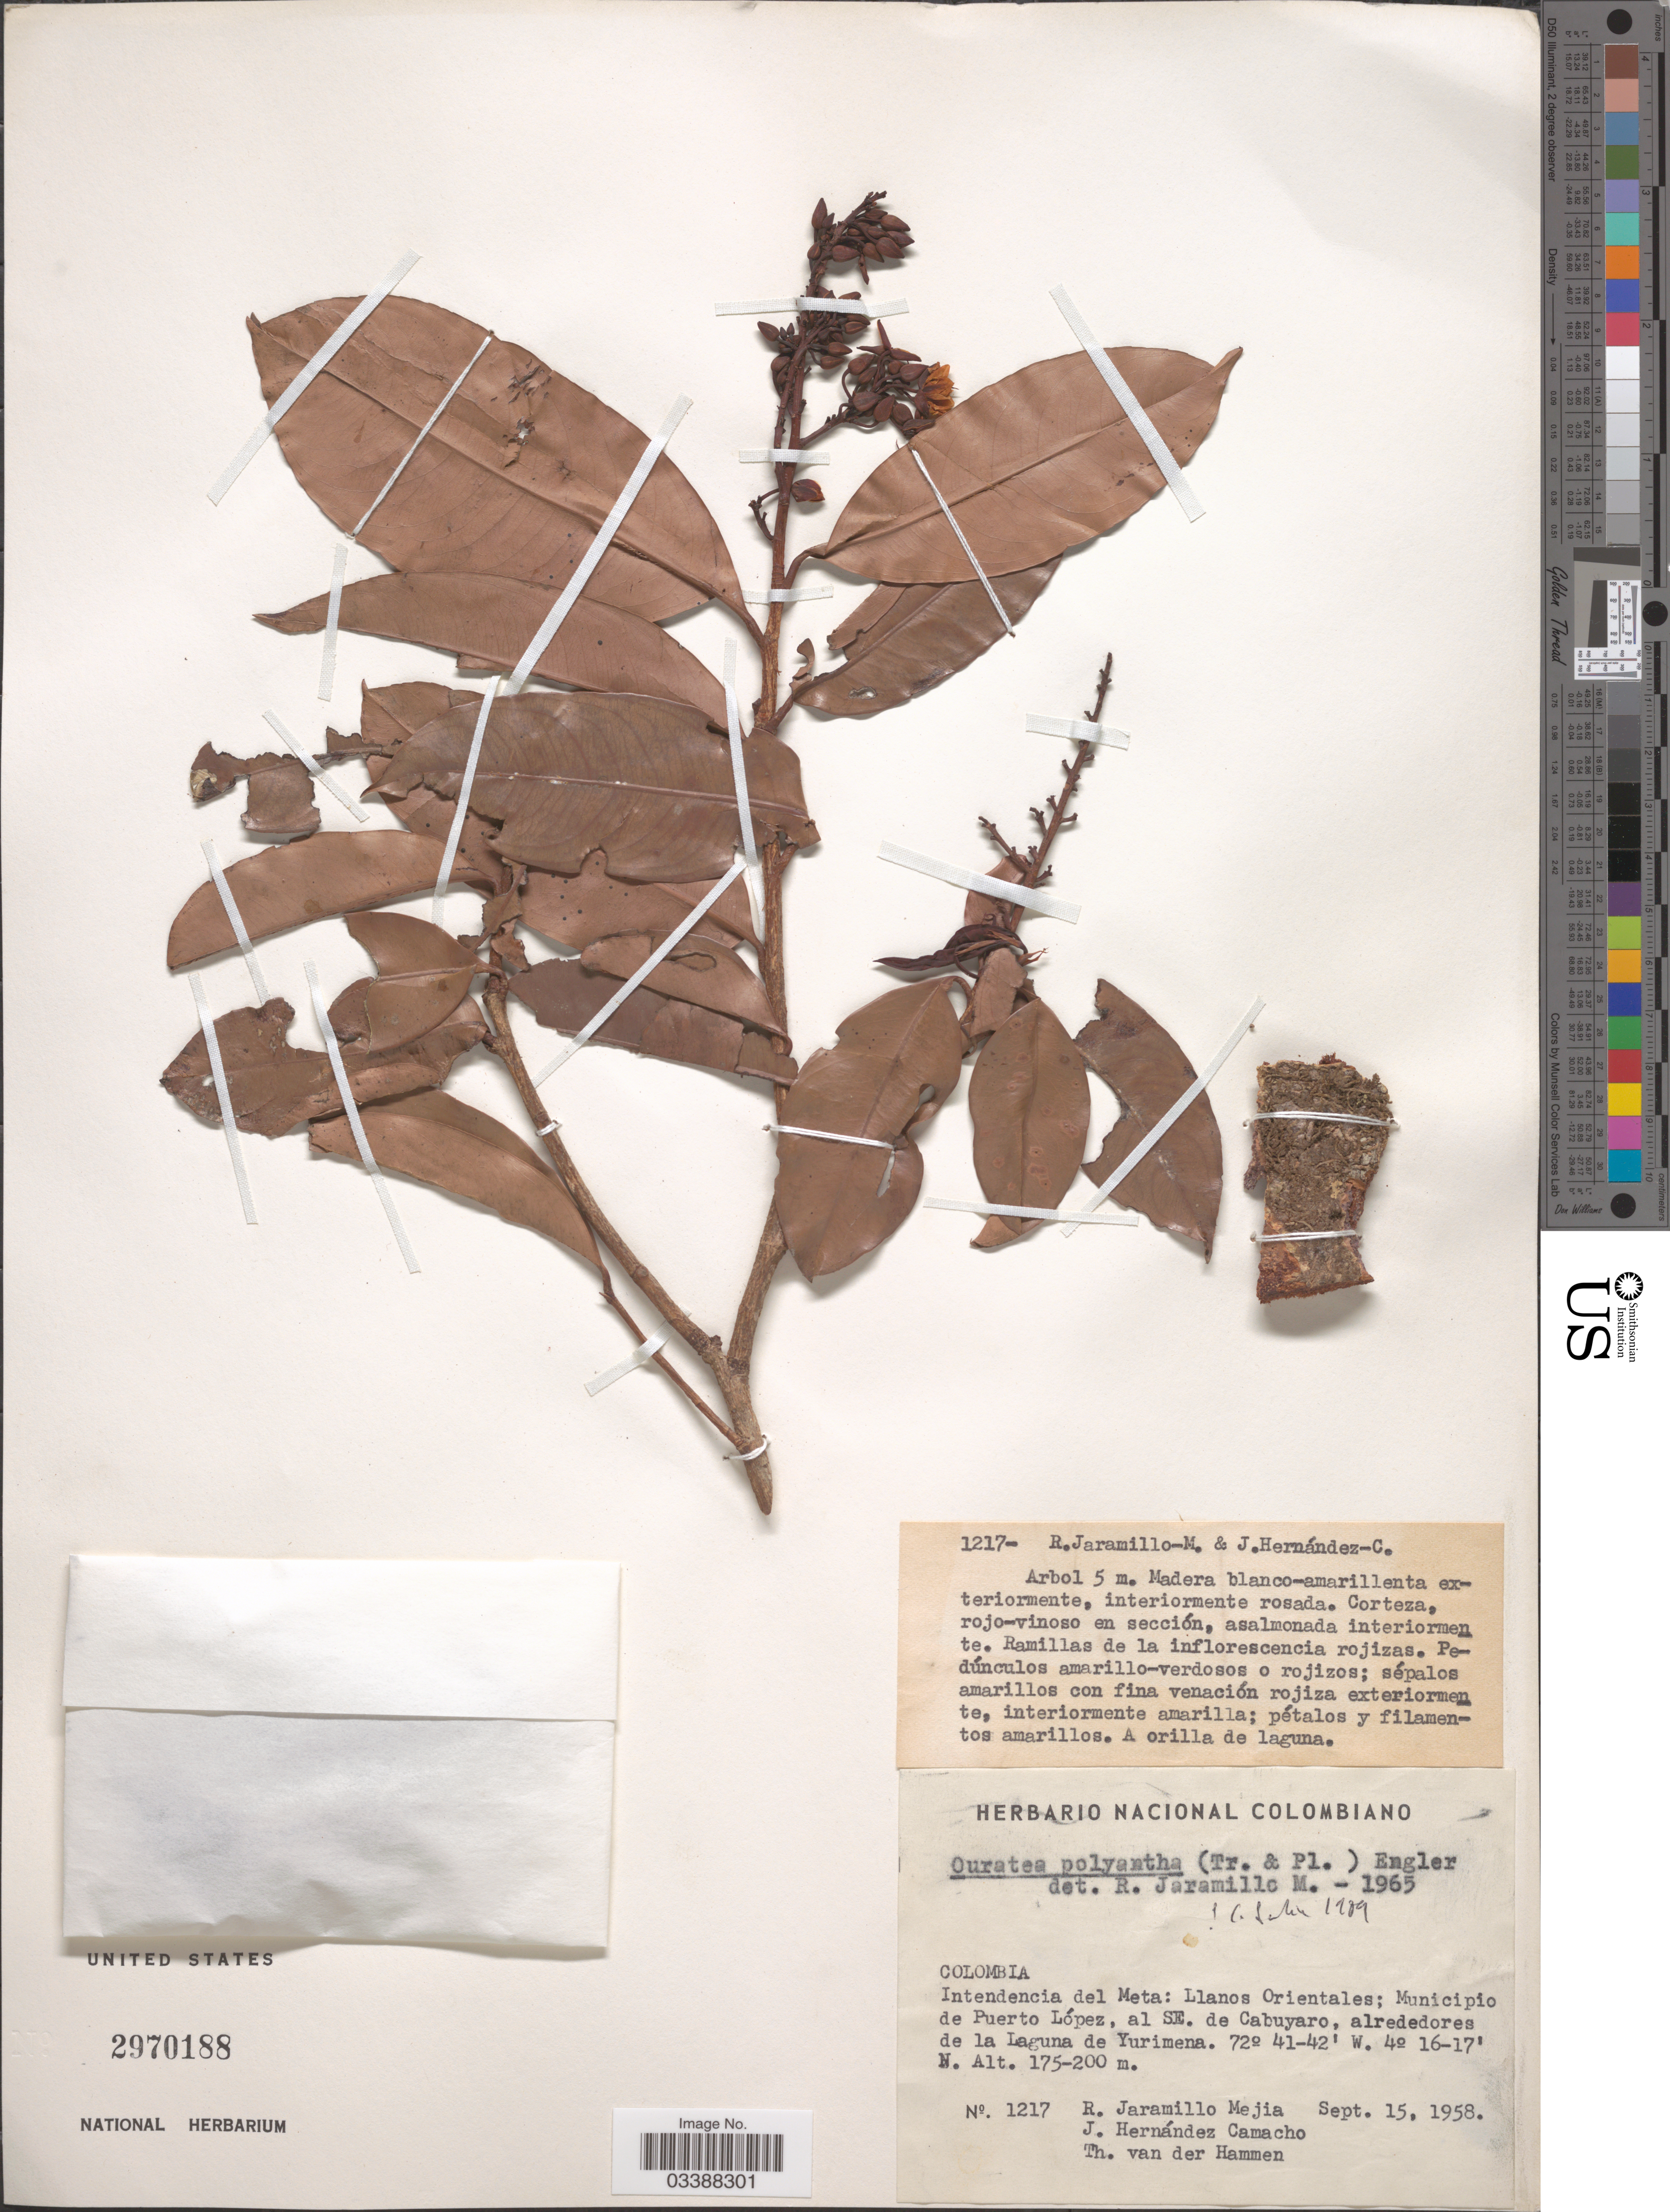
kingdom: Plantae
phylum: Tracheophyta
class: Magnoliopsida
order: Malpighiales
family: Ochnaceae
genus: Ouratea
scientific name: Ouratea polyantha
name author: (Triana & Planch.) Engl.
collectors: R. Jaramillo M., J. Hernandez Camacho & T. Van der Hammen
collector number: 1217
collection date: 1958-09-15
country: Colombia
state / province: Meta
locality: Intendencia del Meta: Llanos Orientales; Municipio de Puerto López, al SE. de Cabuyaro, alrededores de la Laguna de Yurimena.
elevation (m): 175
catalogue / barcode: US 2970188